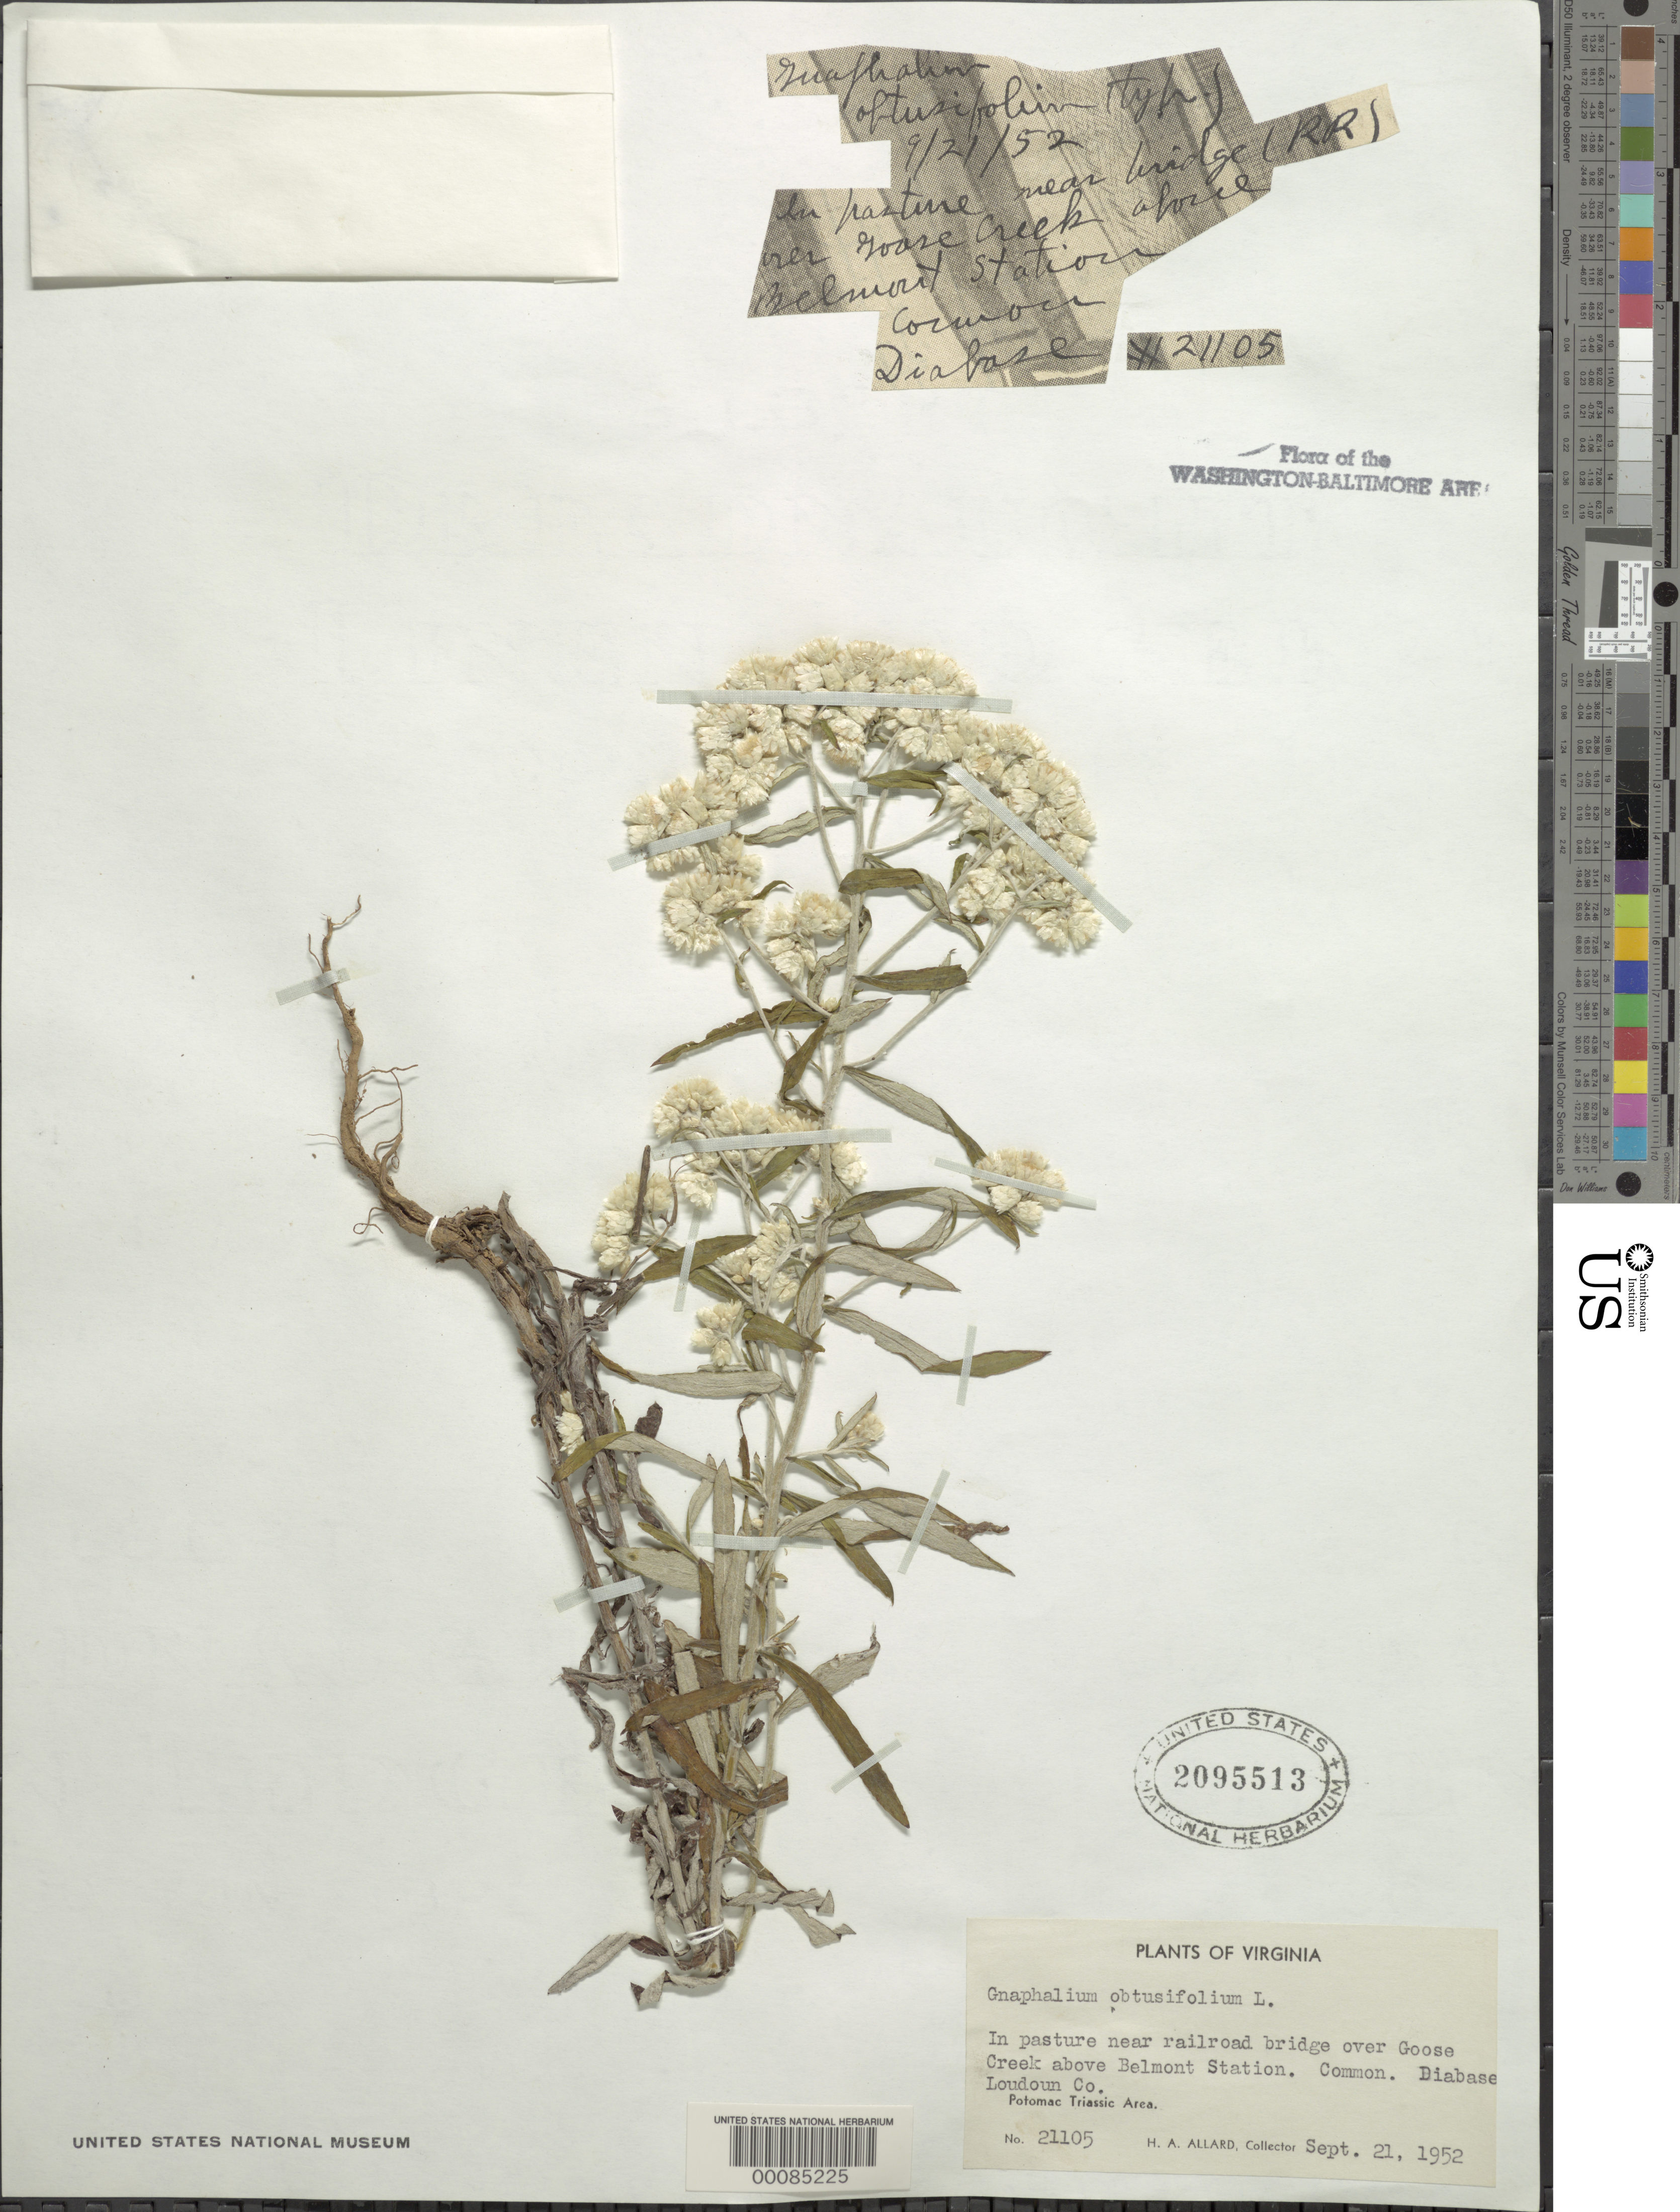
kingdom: Plantae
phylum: Tracheophyta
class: Magnoliopsida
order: Asterales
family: Asteraceae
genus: Pseudognaphalium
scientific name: Pseudognaphalium obtusifolium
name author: (L.) Hilliard & B.L. Burtt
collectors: H. A. Allard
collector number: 21105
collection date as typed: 21 Sep 1952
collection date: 1952-09-21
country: United States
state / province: Virginia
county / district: Fauquier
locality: Goose Creek above Belmont Station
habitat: Pasture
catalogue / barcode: US 2095513